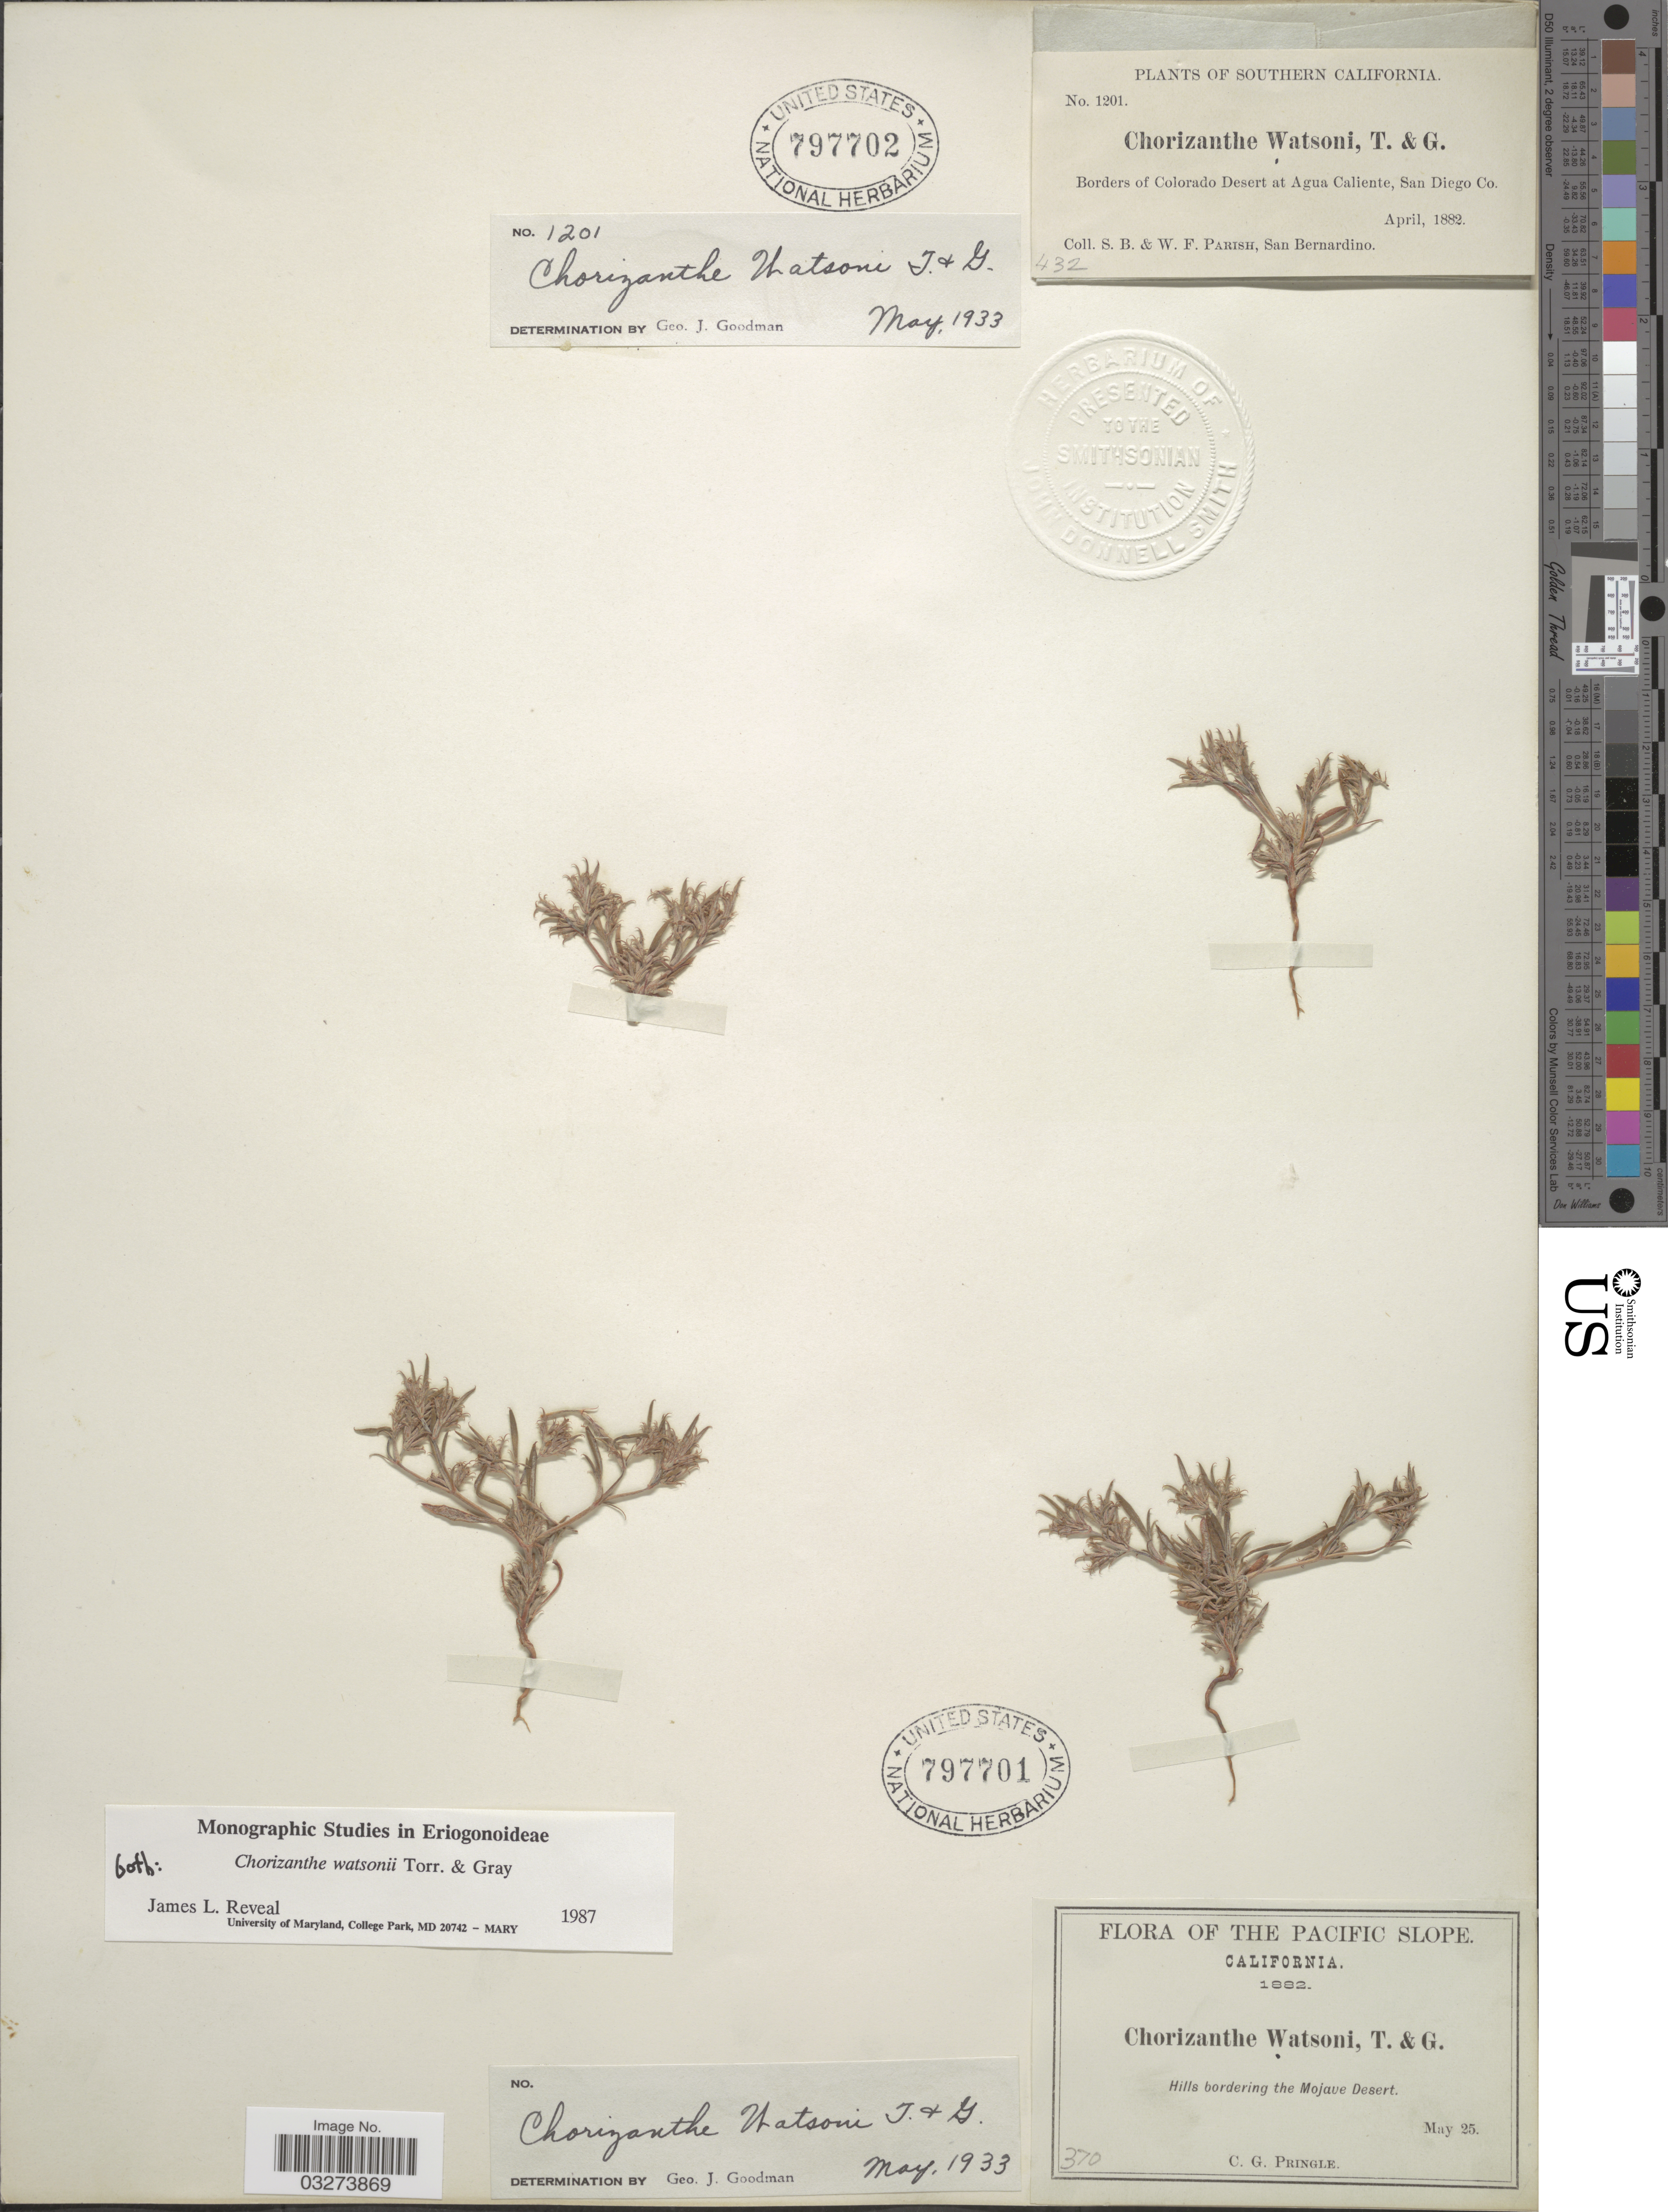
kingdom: Plantae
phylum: Tracheophyta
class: Magnoliopsida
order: Caryophyllales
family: Polygonaceae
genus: Chorizanthe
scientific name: Chorizanthe watsonii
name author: Torr. & A. Gray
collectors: C. G. Pringle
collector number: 370?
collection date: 1882-05-25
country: United States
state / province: California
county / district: San Bernardino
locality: The Pacific Slope. Hills bordering the Mojave Desert.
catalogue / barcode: US 797701